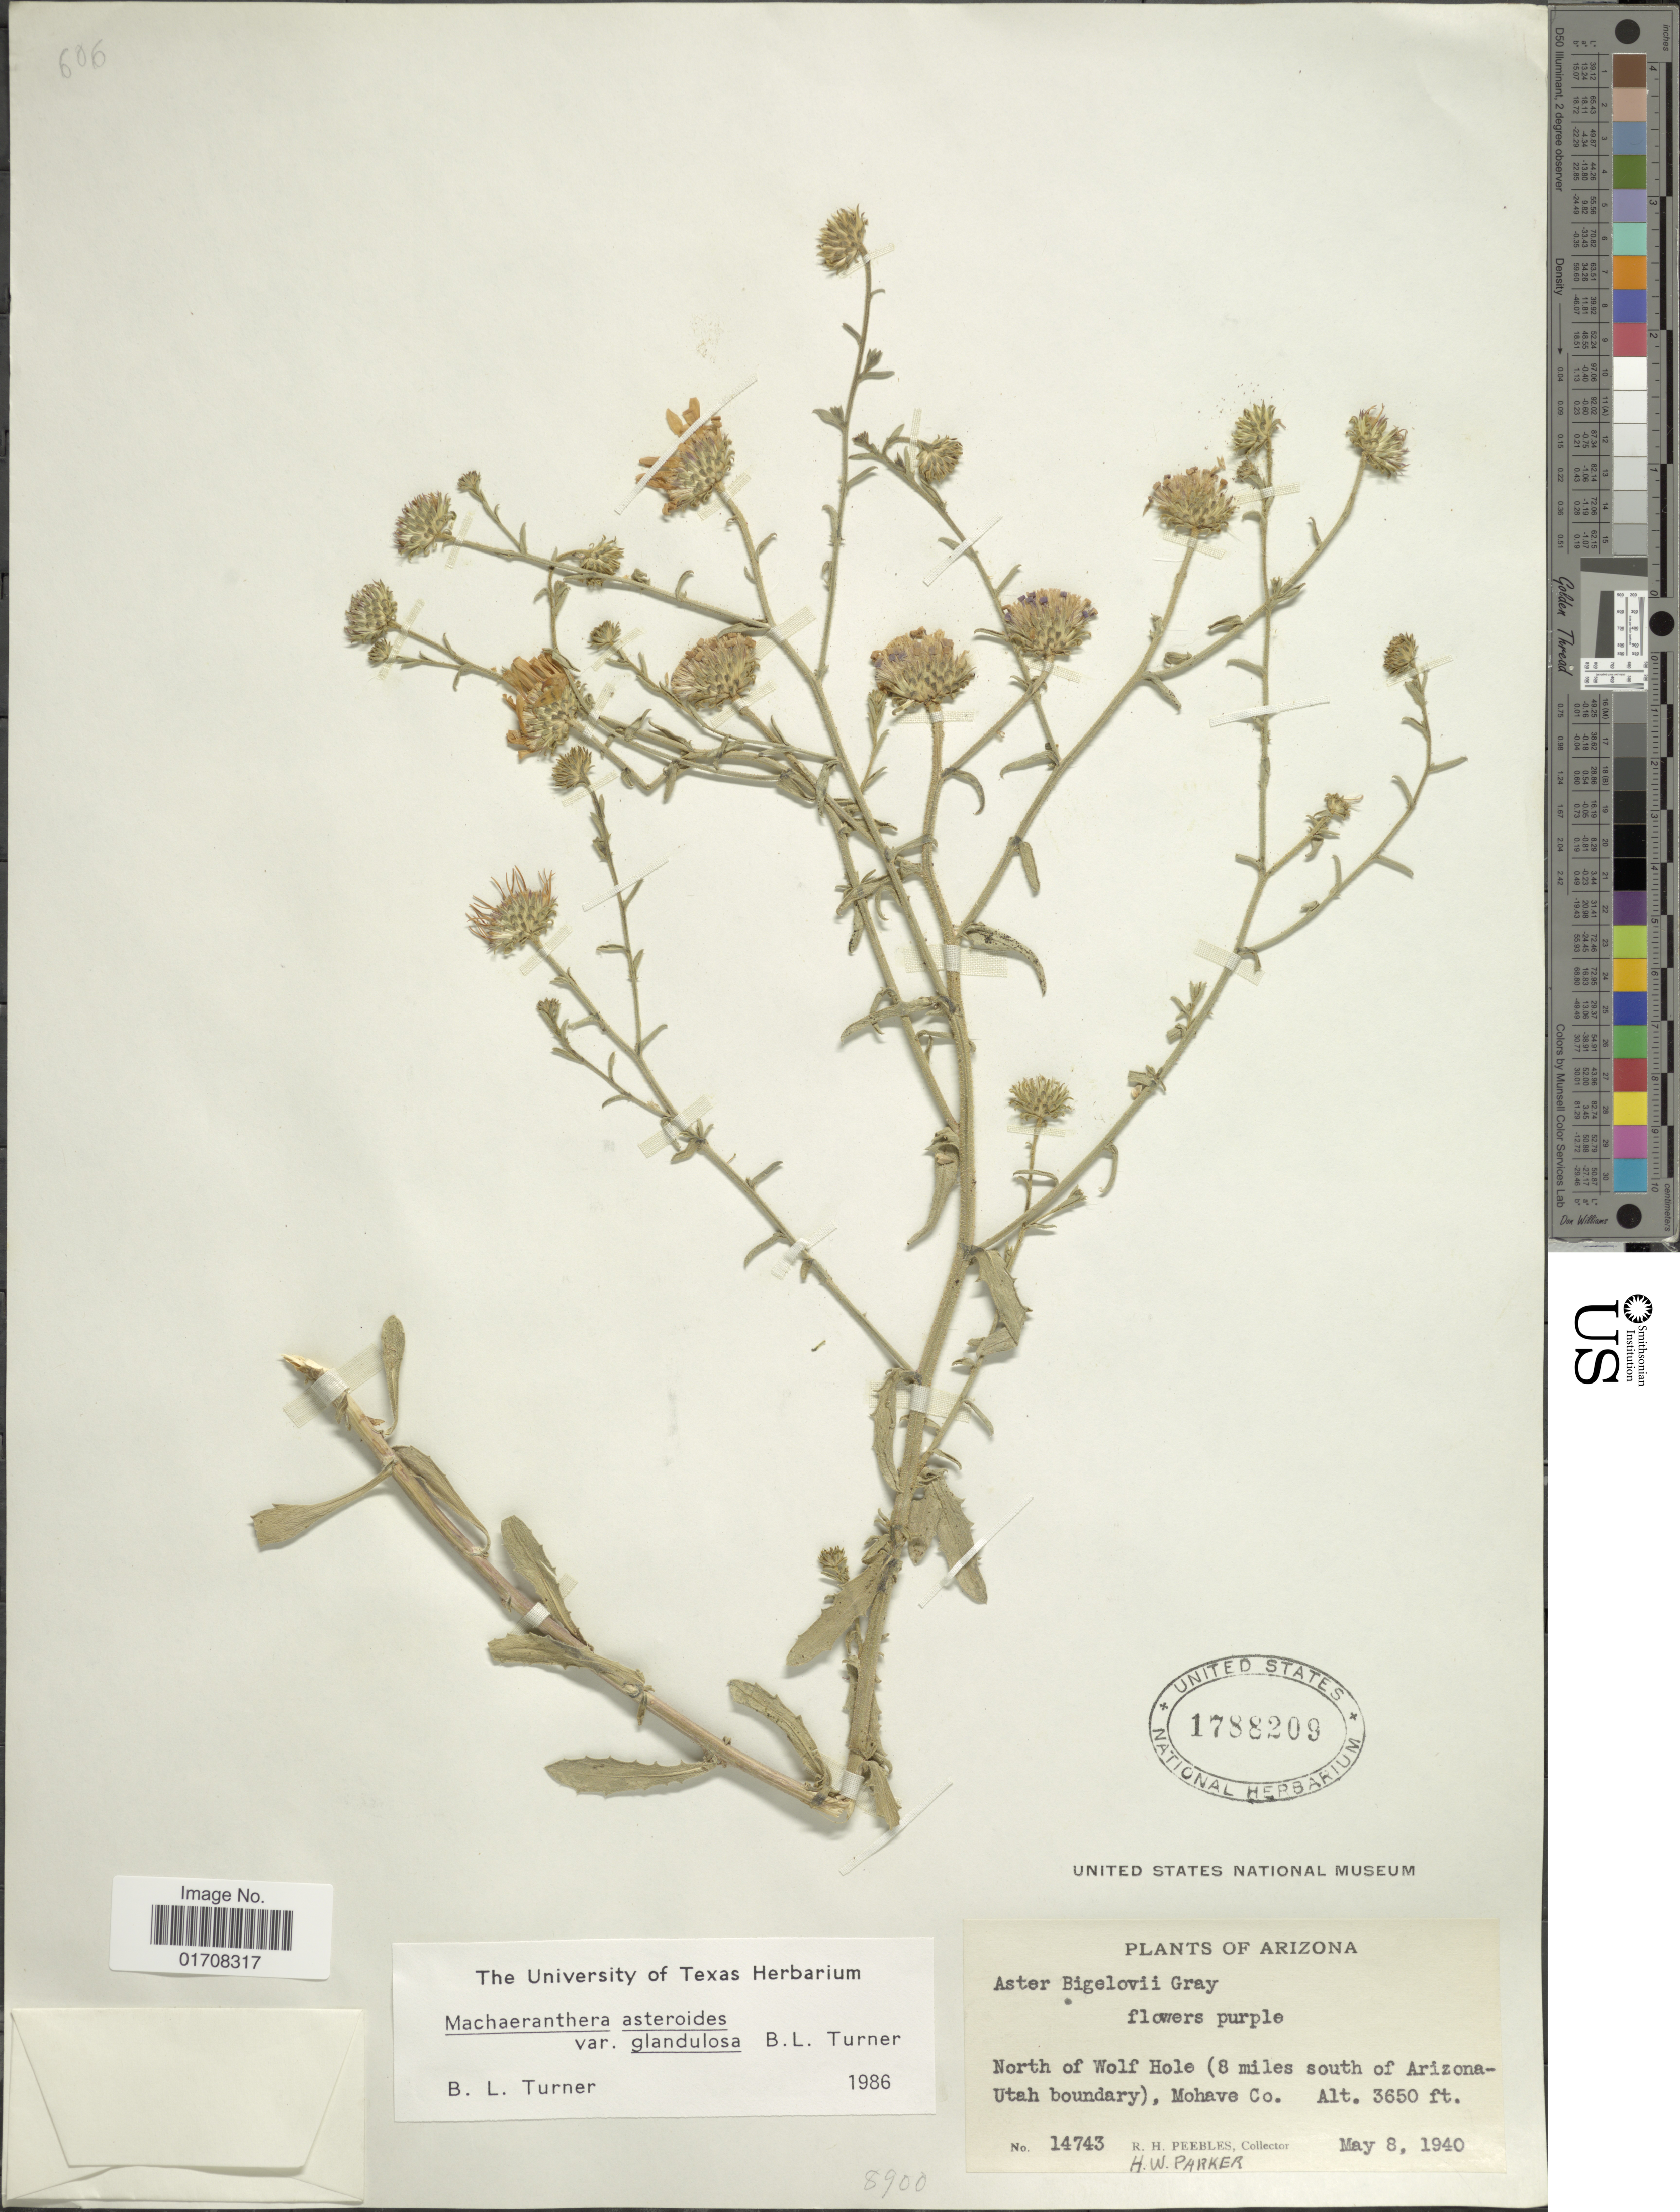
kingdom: Plantae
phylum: Tracheophyta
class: Magnoliopsida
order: Asterales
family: Asteraceae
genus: Machaeranthera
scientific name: Machaeranthera asteroides var. glandulosa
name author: (Torr.) Greene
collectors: R. H. Peebles & H. W. Parker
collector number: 14743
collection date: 1940-05-08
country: United States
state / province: Arizona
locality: North of Wolf Hole ( 8 miles south of Arizona-Utah boundary), Mohae Co.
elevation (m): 1113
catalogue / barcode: US 1788209